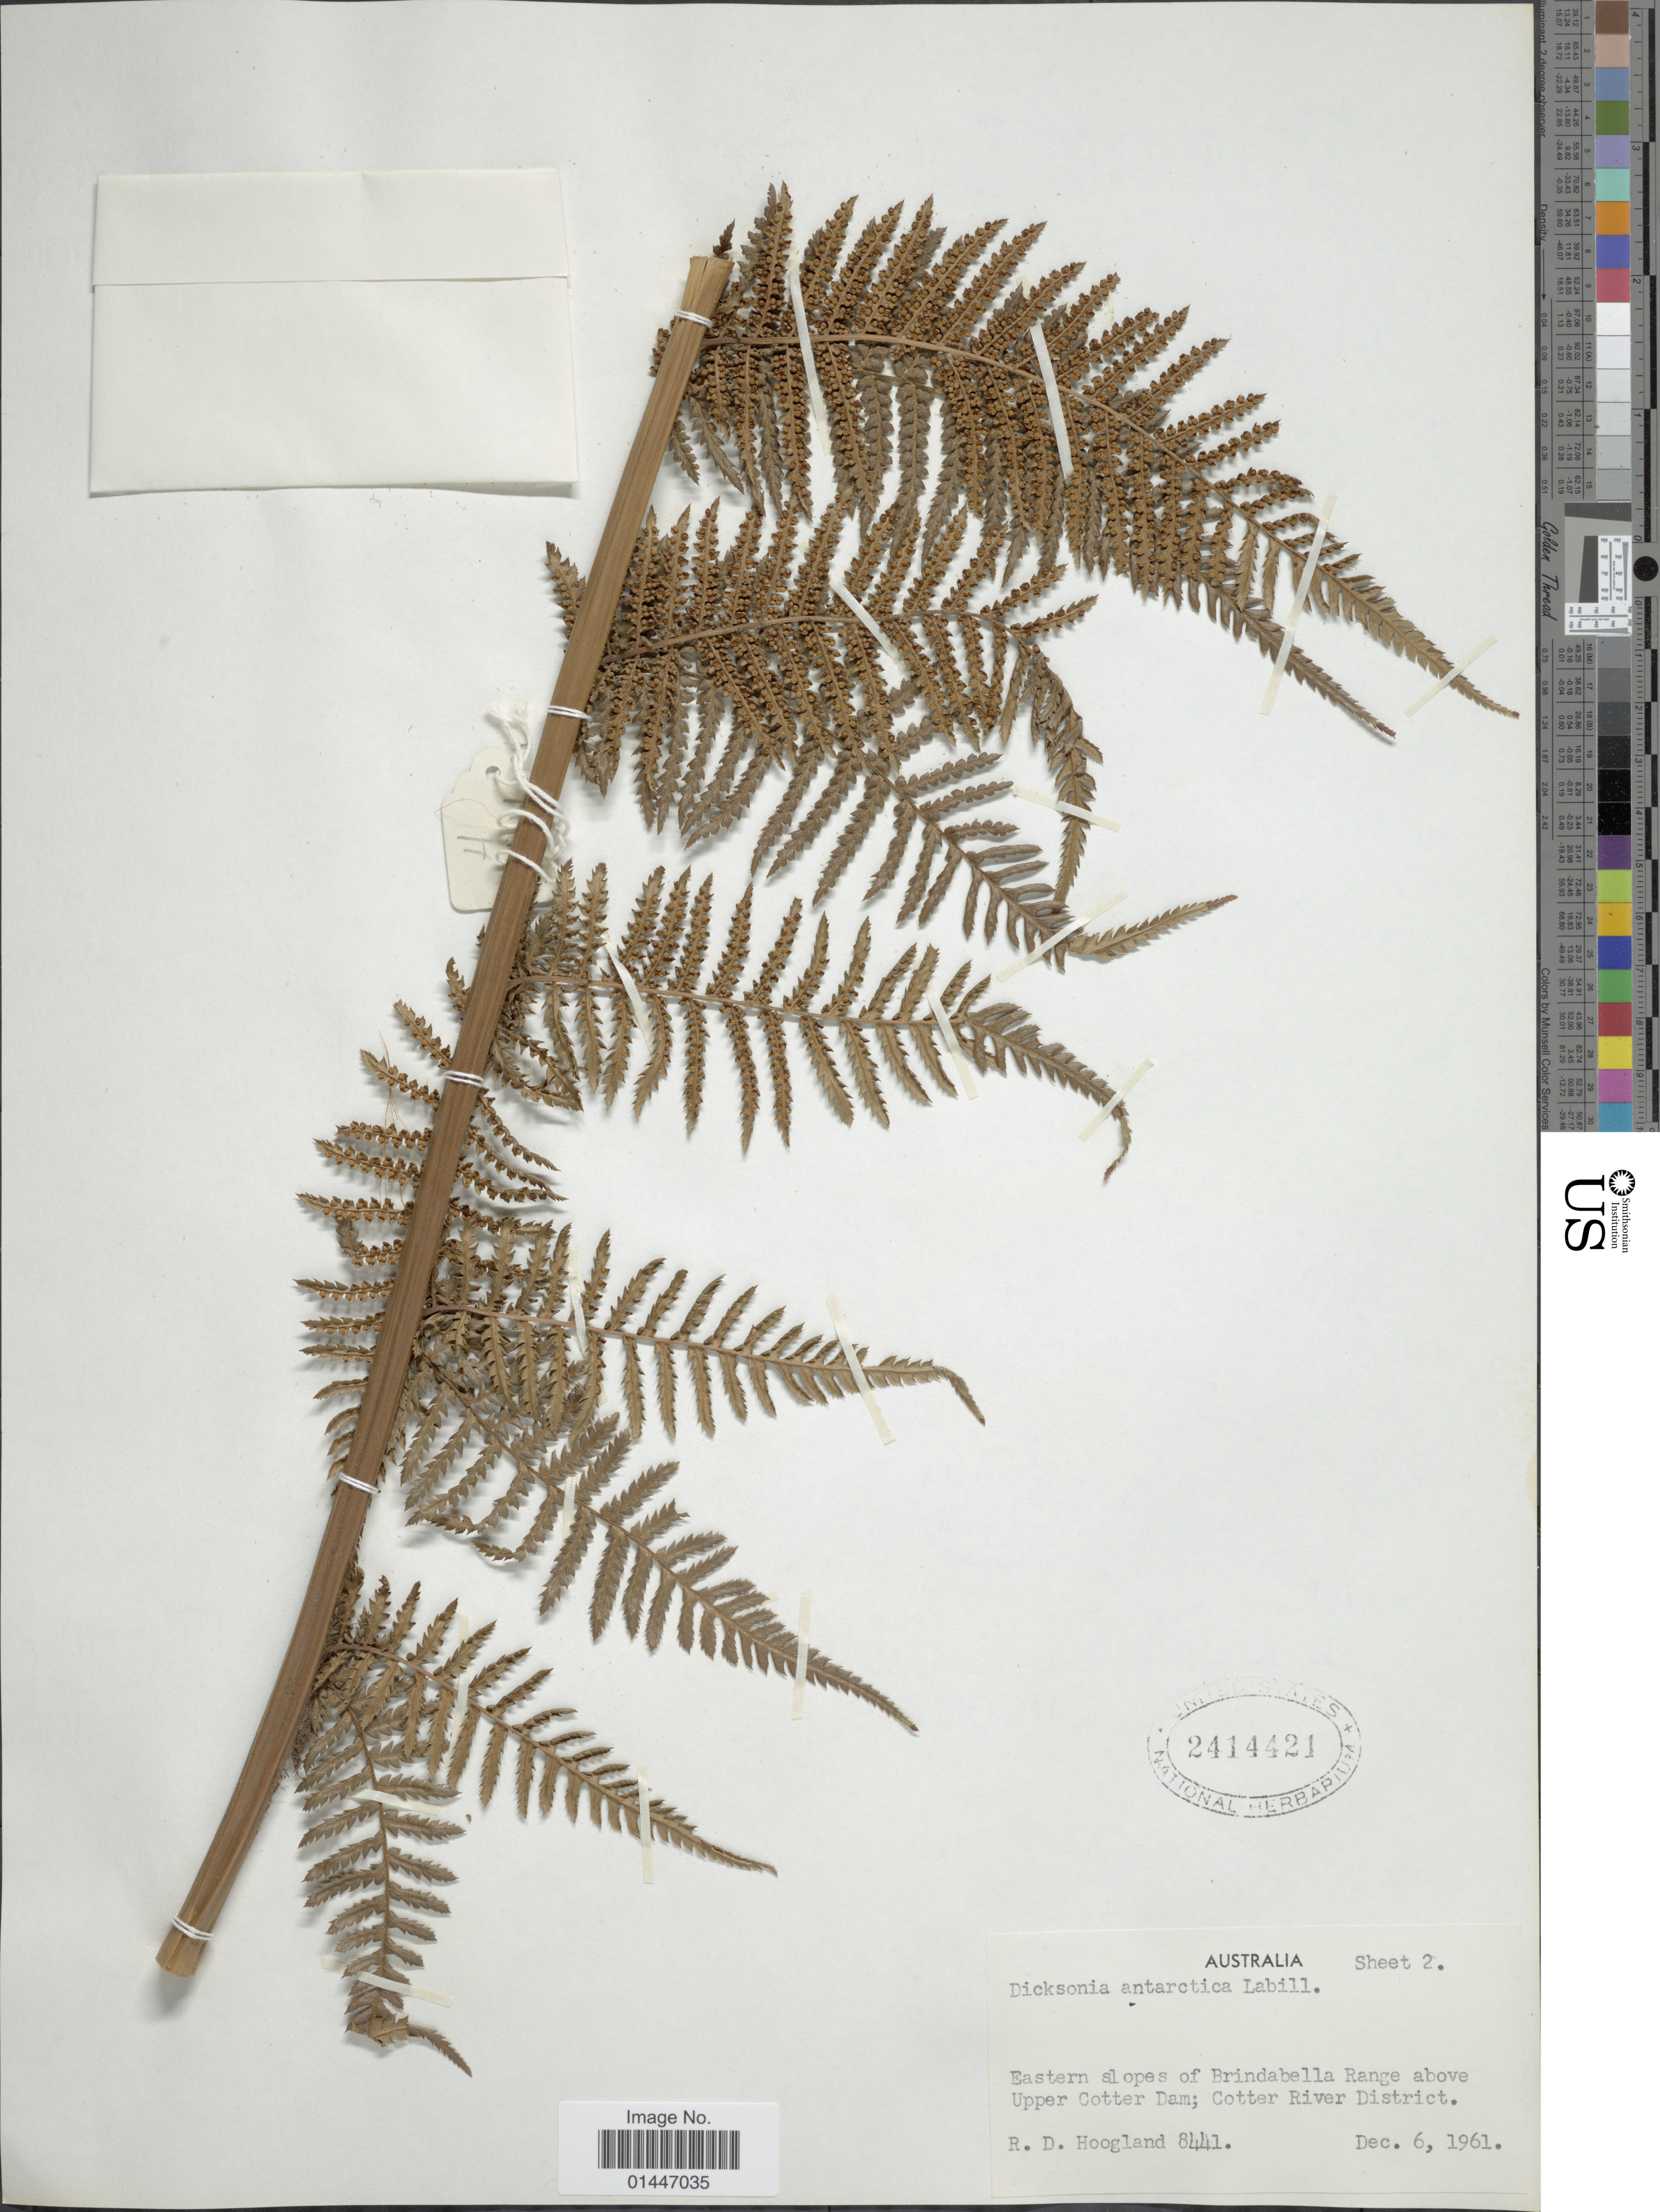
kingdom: Plantae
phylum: Tracheophyta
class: Polypodiopsida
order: Cyatheales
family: Dicksoniaceae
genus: Dicksonia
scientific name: Dicksonia antarctica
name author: Labill.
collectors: R. D. Hoogland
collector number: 8441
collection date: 1961-12-06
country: Australia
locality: Eastern slopes of Brindabella Range above Upper Cotter Dam; Cotter River District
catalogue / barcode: US 2414421